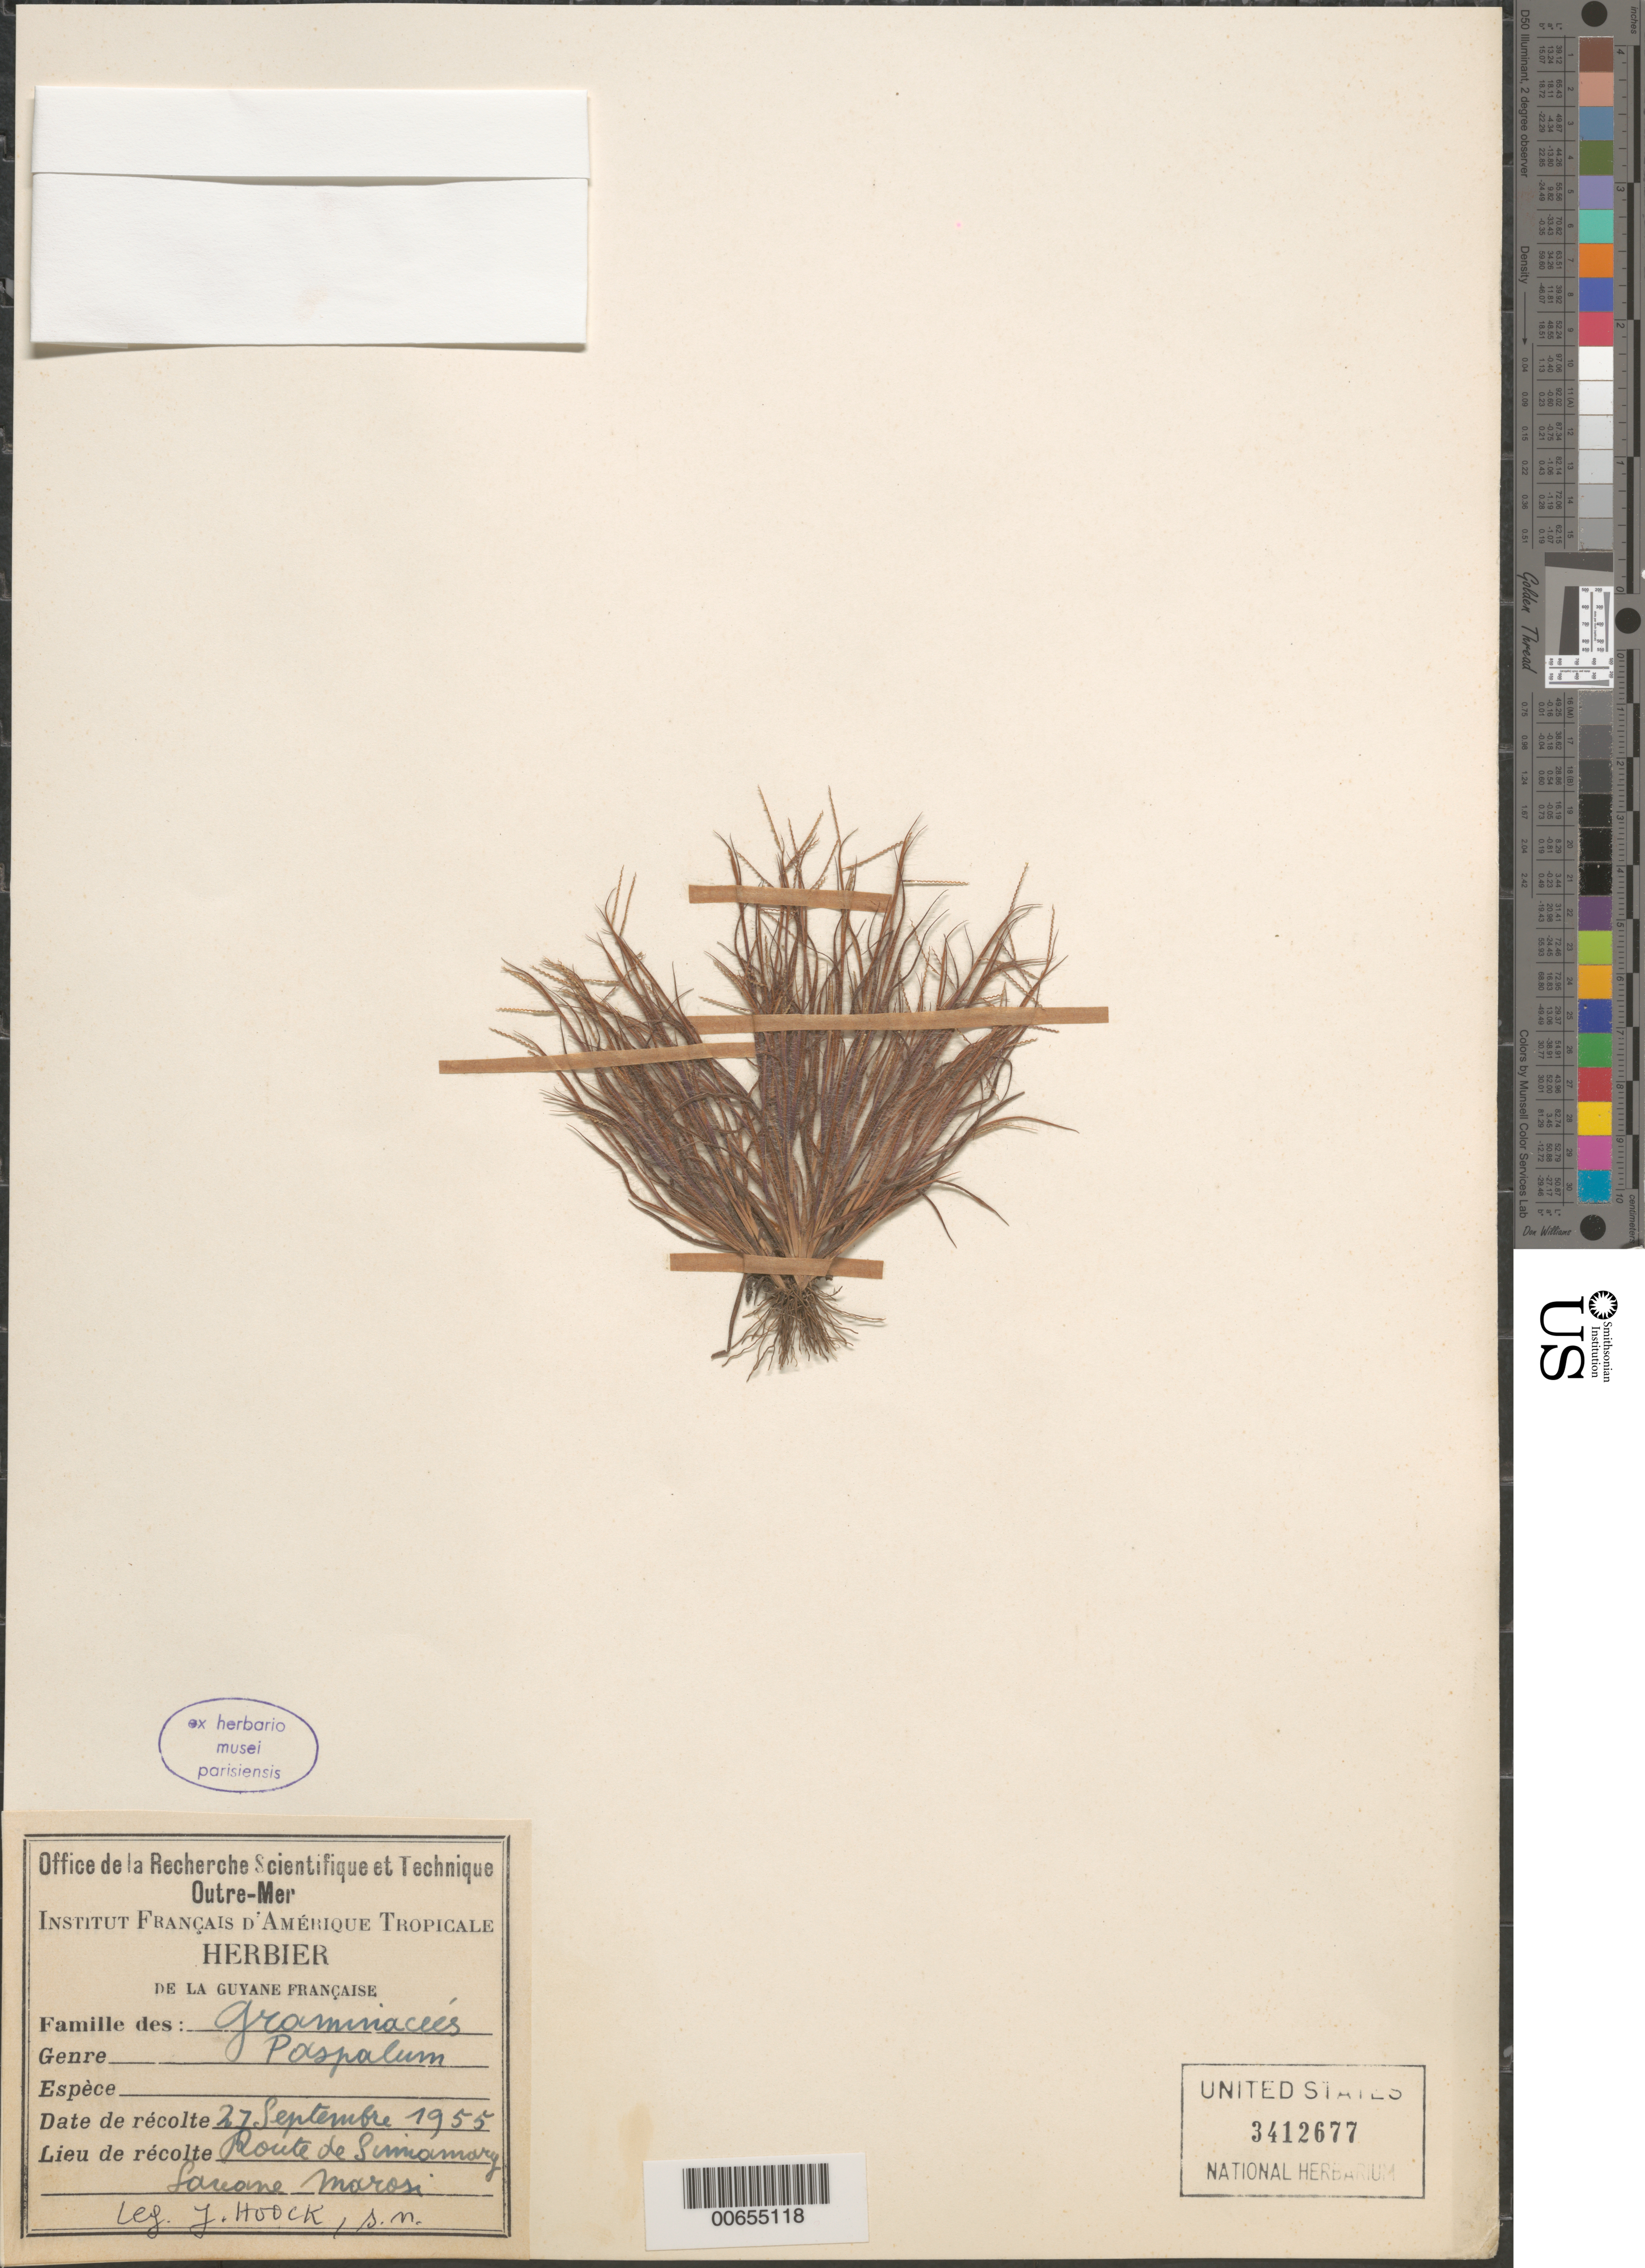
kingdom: Plantae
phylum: Tracheophyta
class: Liliopsida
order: Poales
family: Poaceae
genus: Paspalum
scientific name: Paspalum sp.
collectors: J. Hoock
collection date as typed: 27-Sep-55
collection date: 1955-09-27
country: French Guiana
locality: Route de Sinnamary, Savane Marosi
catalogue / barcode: US 3412677